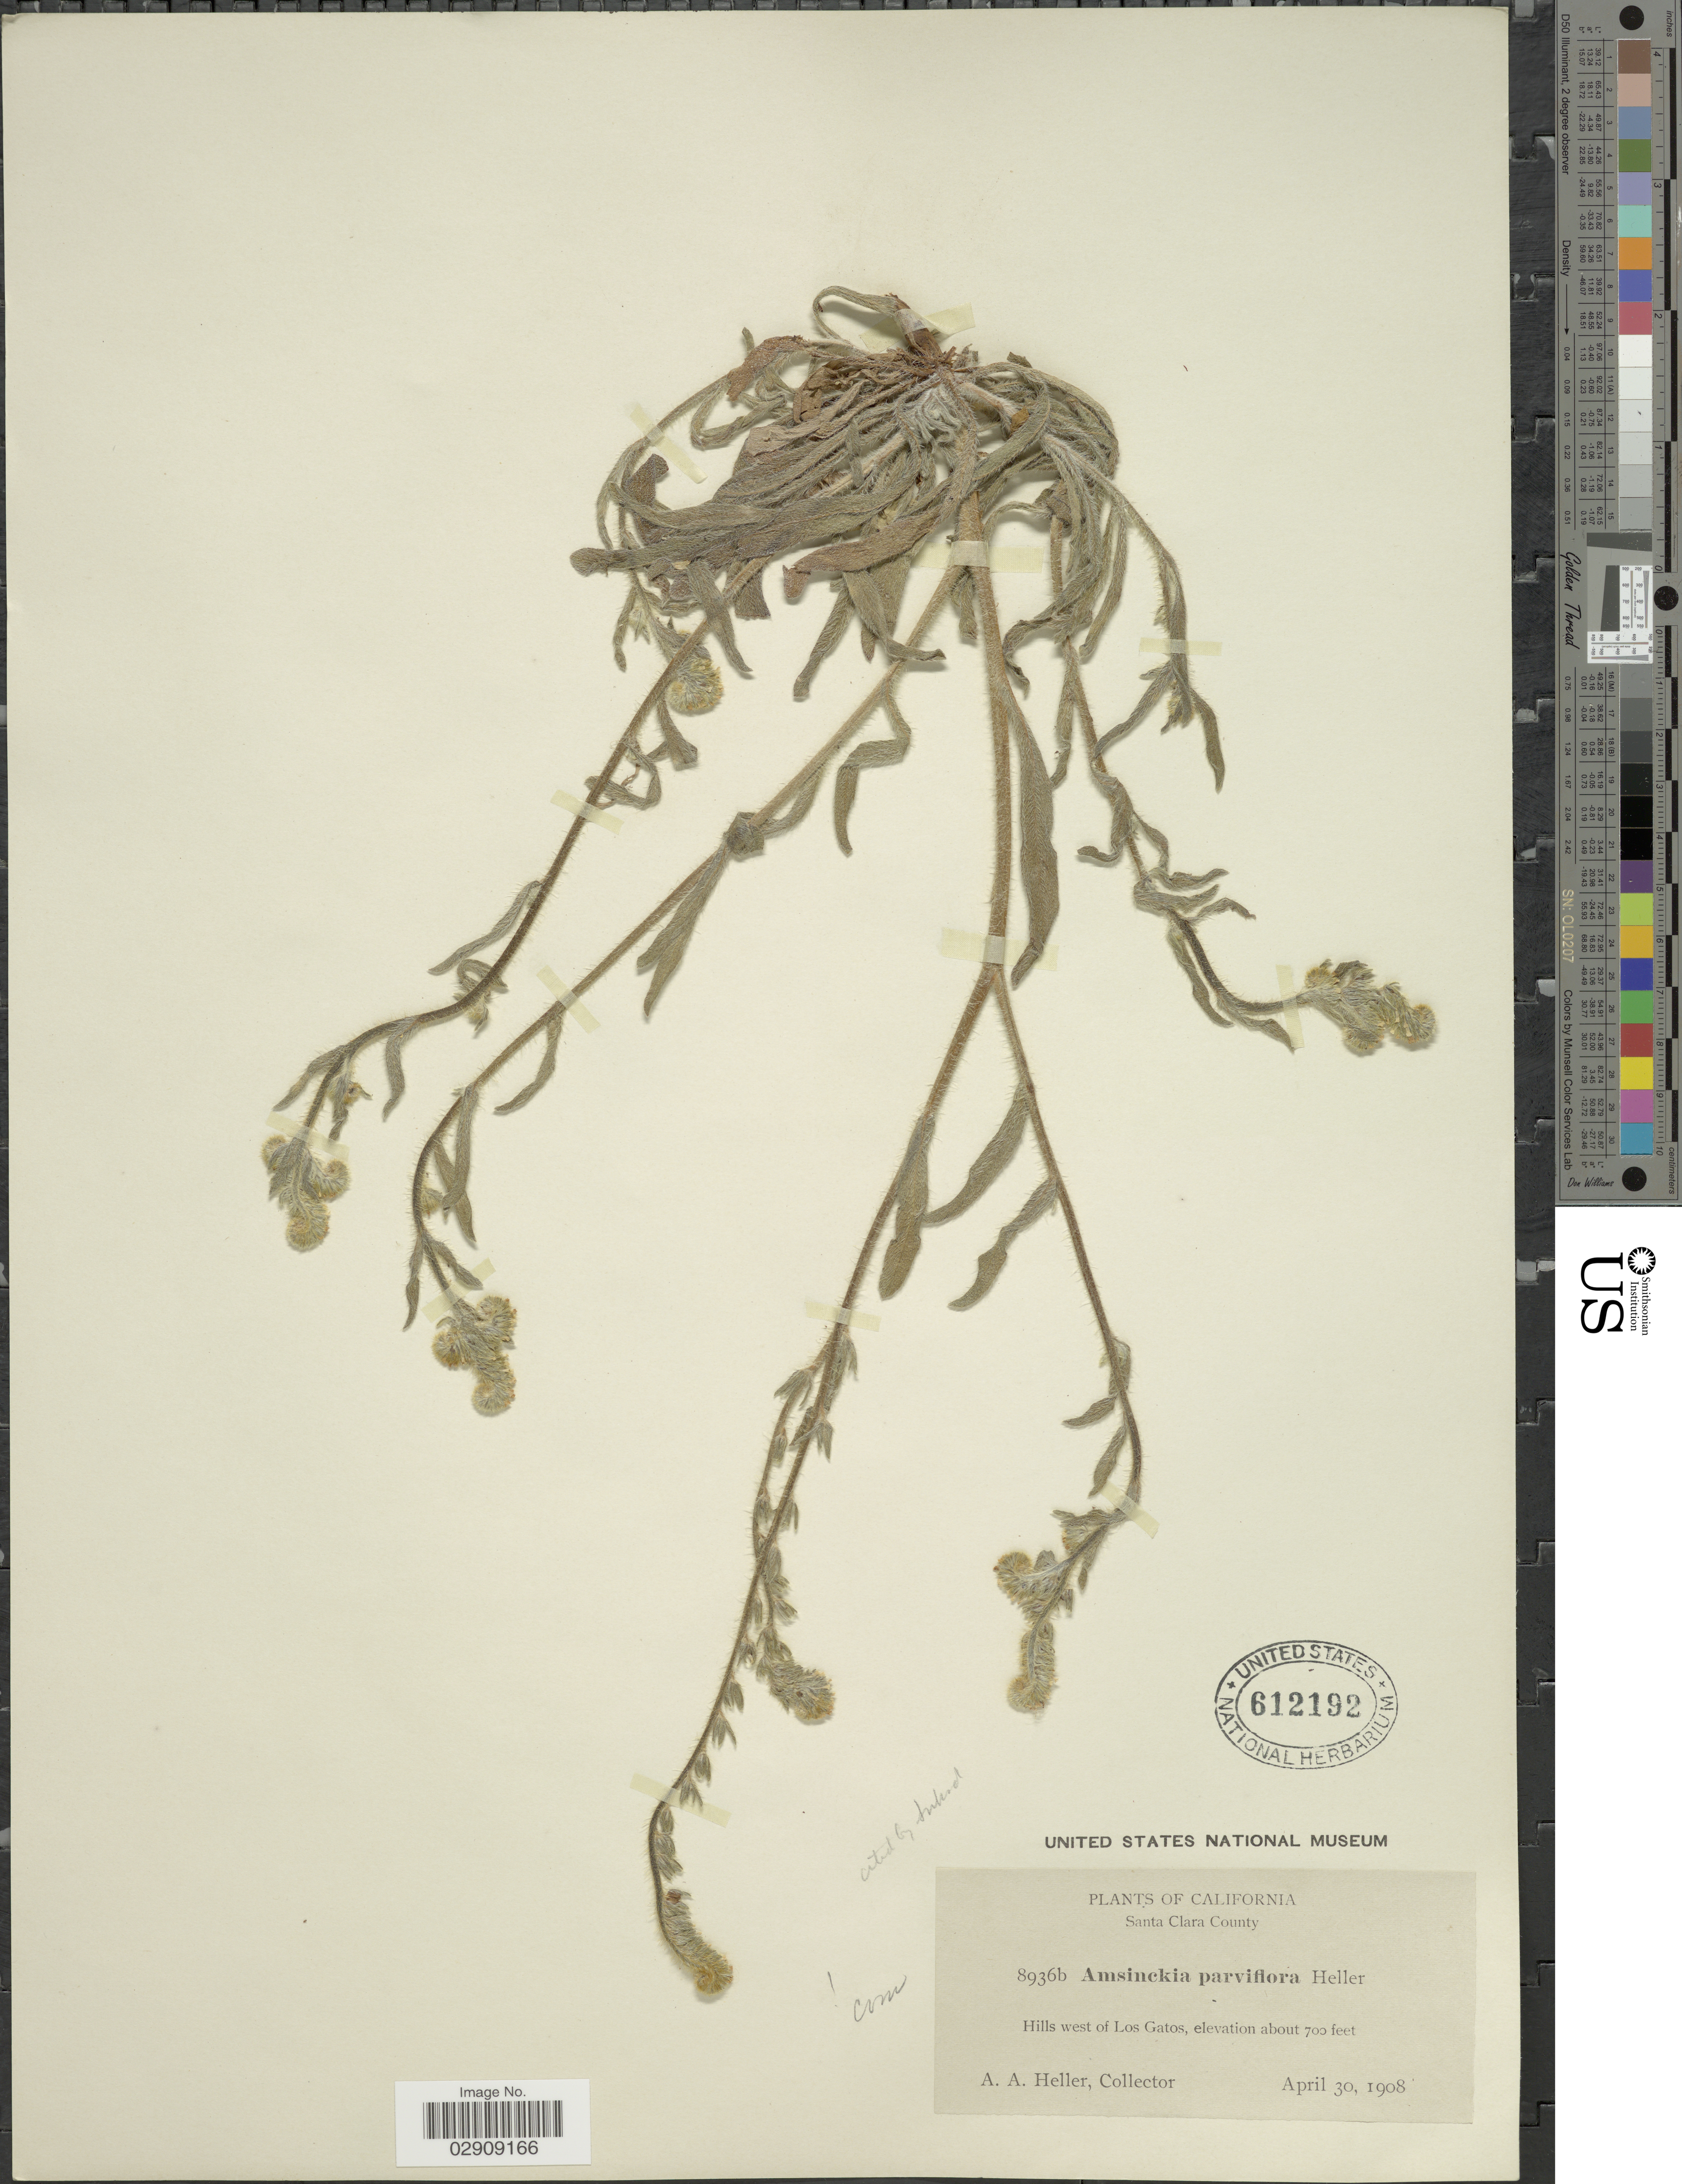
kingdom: Plantae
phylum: Tracheophyta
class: Magnoliopsida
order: Boraginales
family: Boraginaceae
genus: Amsinckia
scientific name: Amsinckia menziesii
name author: A. Nelson & J.F. Macbr.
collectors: A. A. Heller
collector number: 8936b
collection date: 1908-04-30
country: United States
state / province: California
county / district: Santa Clara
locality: Santa Clara County. Hills west of Los Gatos.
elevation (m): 213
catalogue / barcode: US 612192